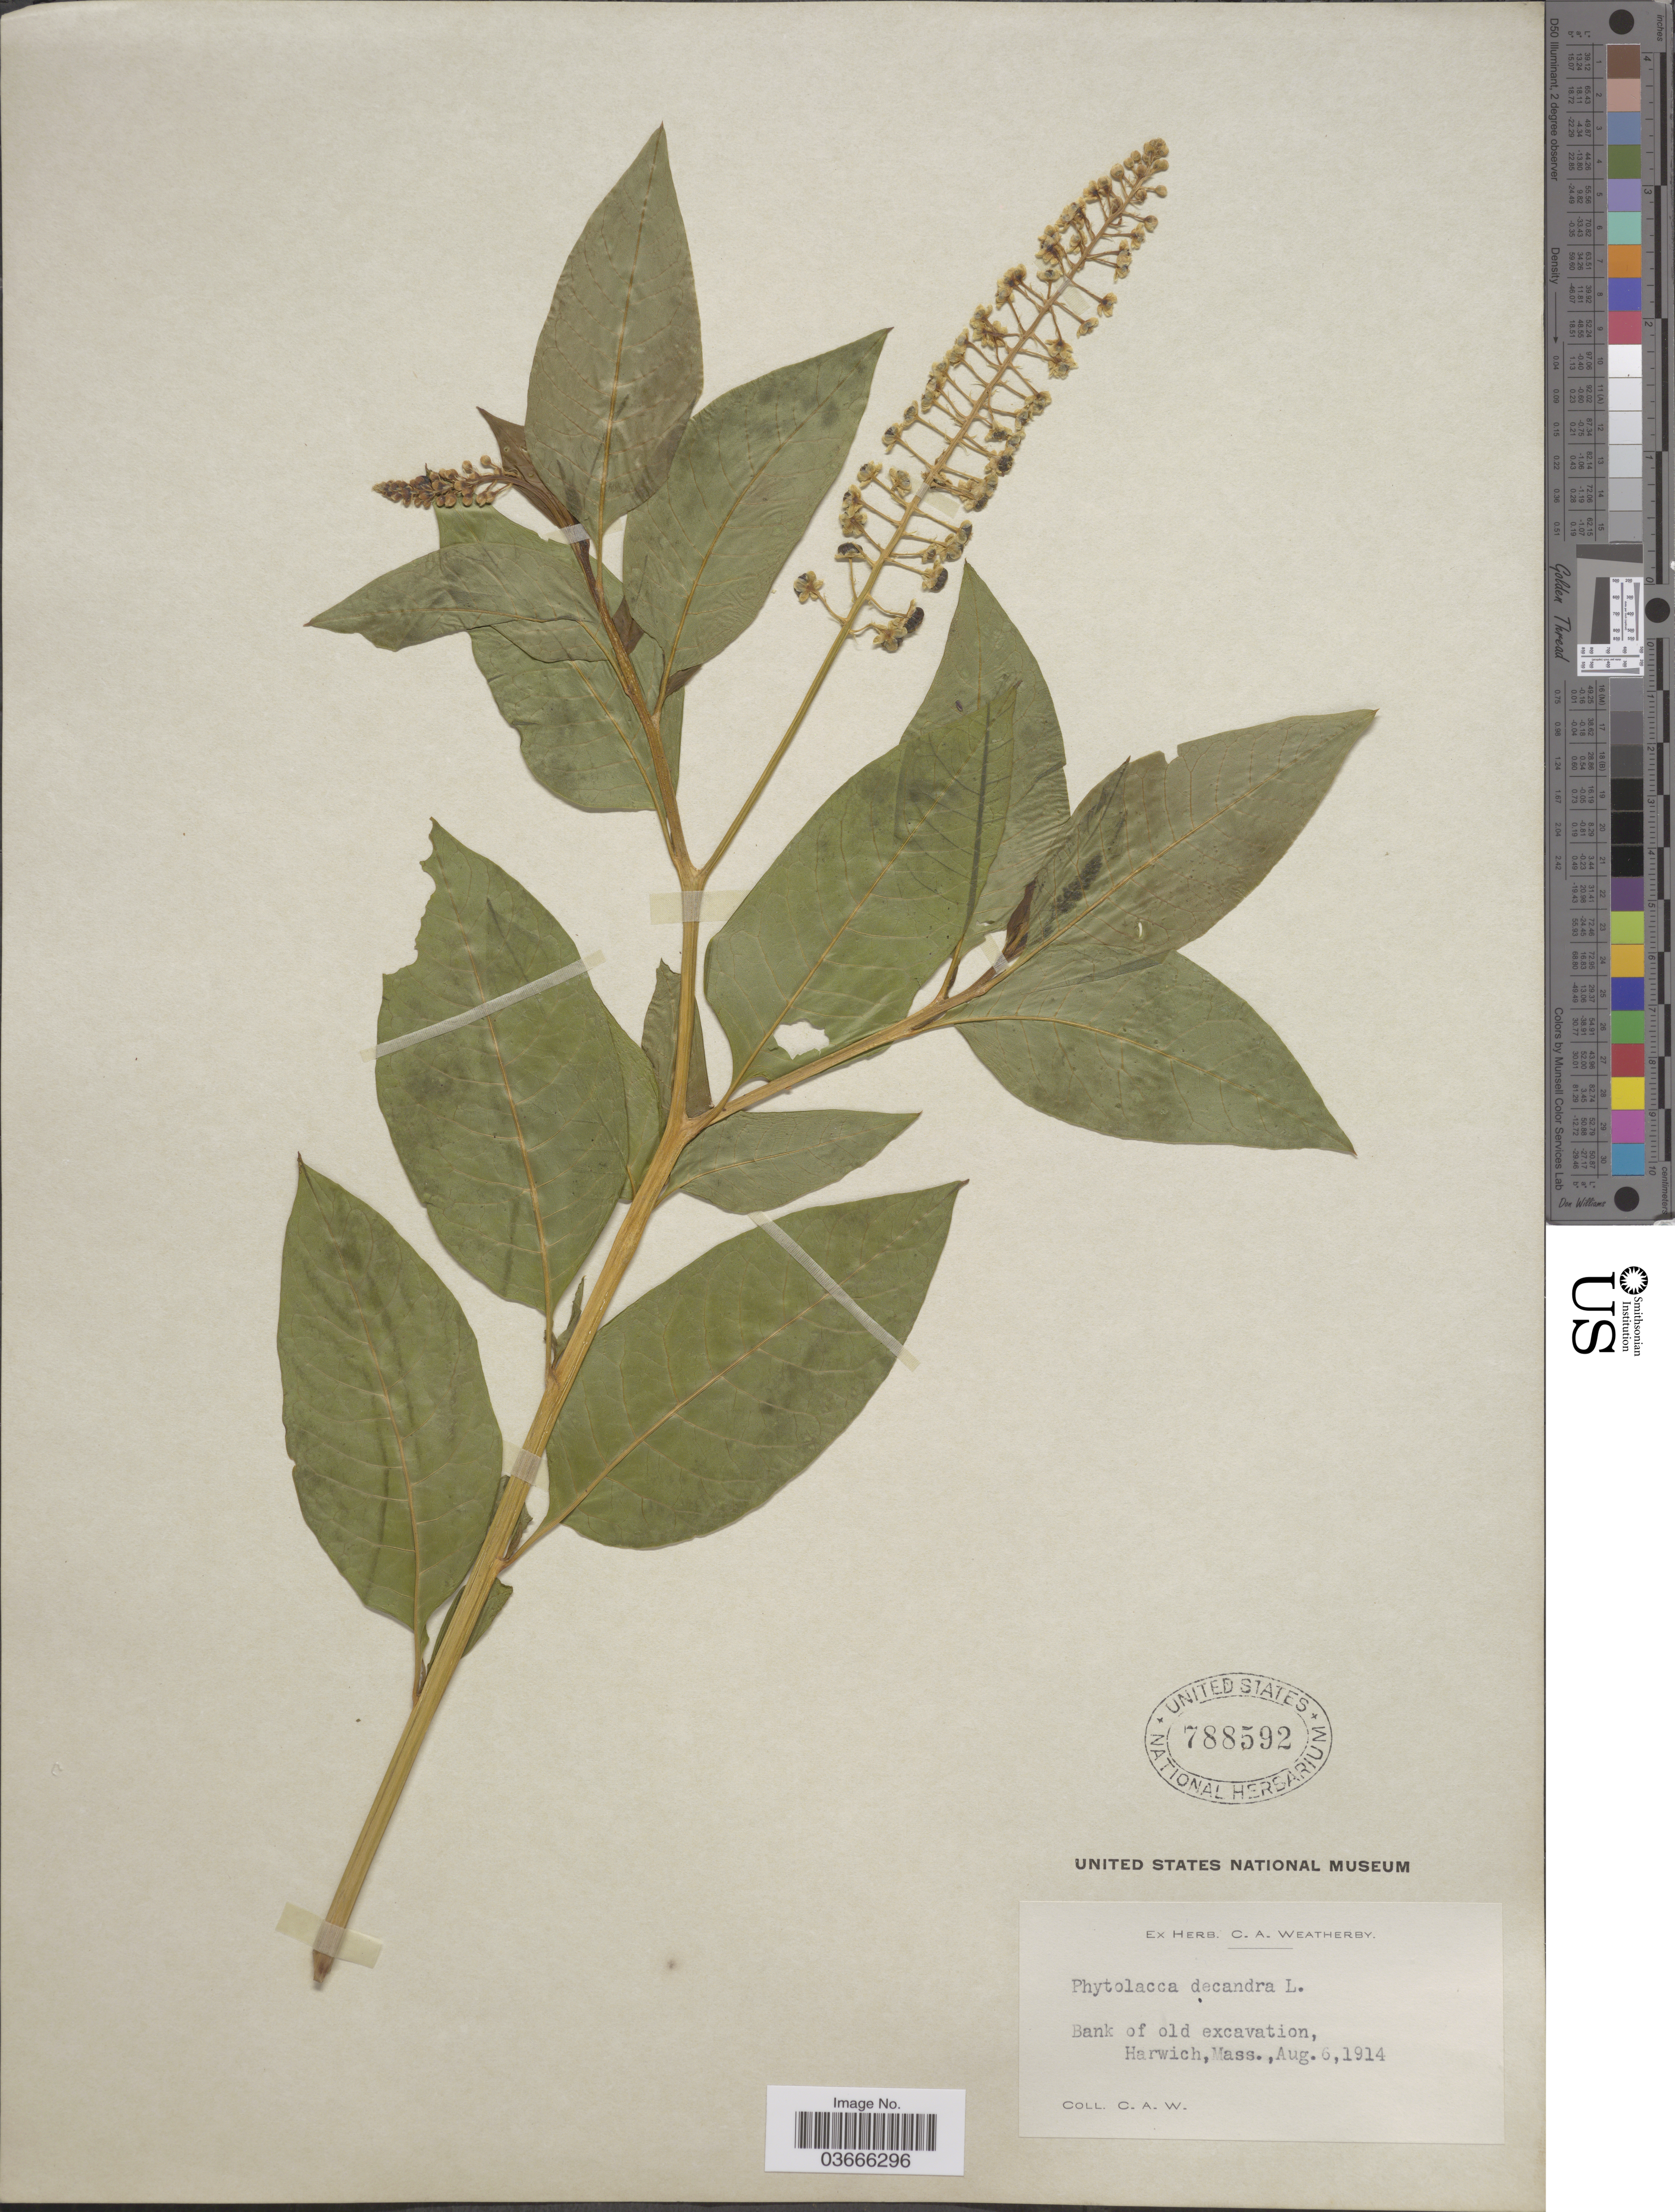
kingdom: Plantae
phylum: Tracheophyta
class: Magnoliopsida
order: Caryophyllales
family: Phytolaccaceae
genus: Phytolacca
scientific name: Phytolacca americana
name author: L.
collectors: C. A. Weatherby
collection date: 1914-08-06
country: United States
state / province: Massachusetts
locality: Bank of old excavation, Harwich.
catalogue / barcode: US 788592